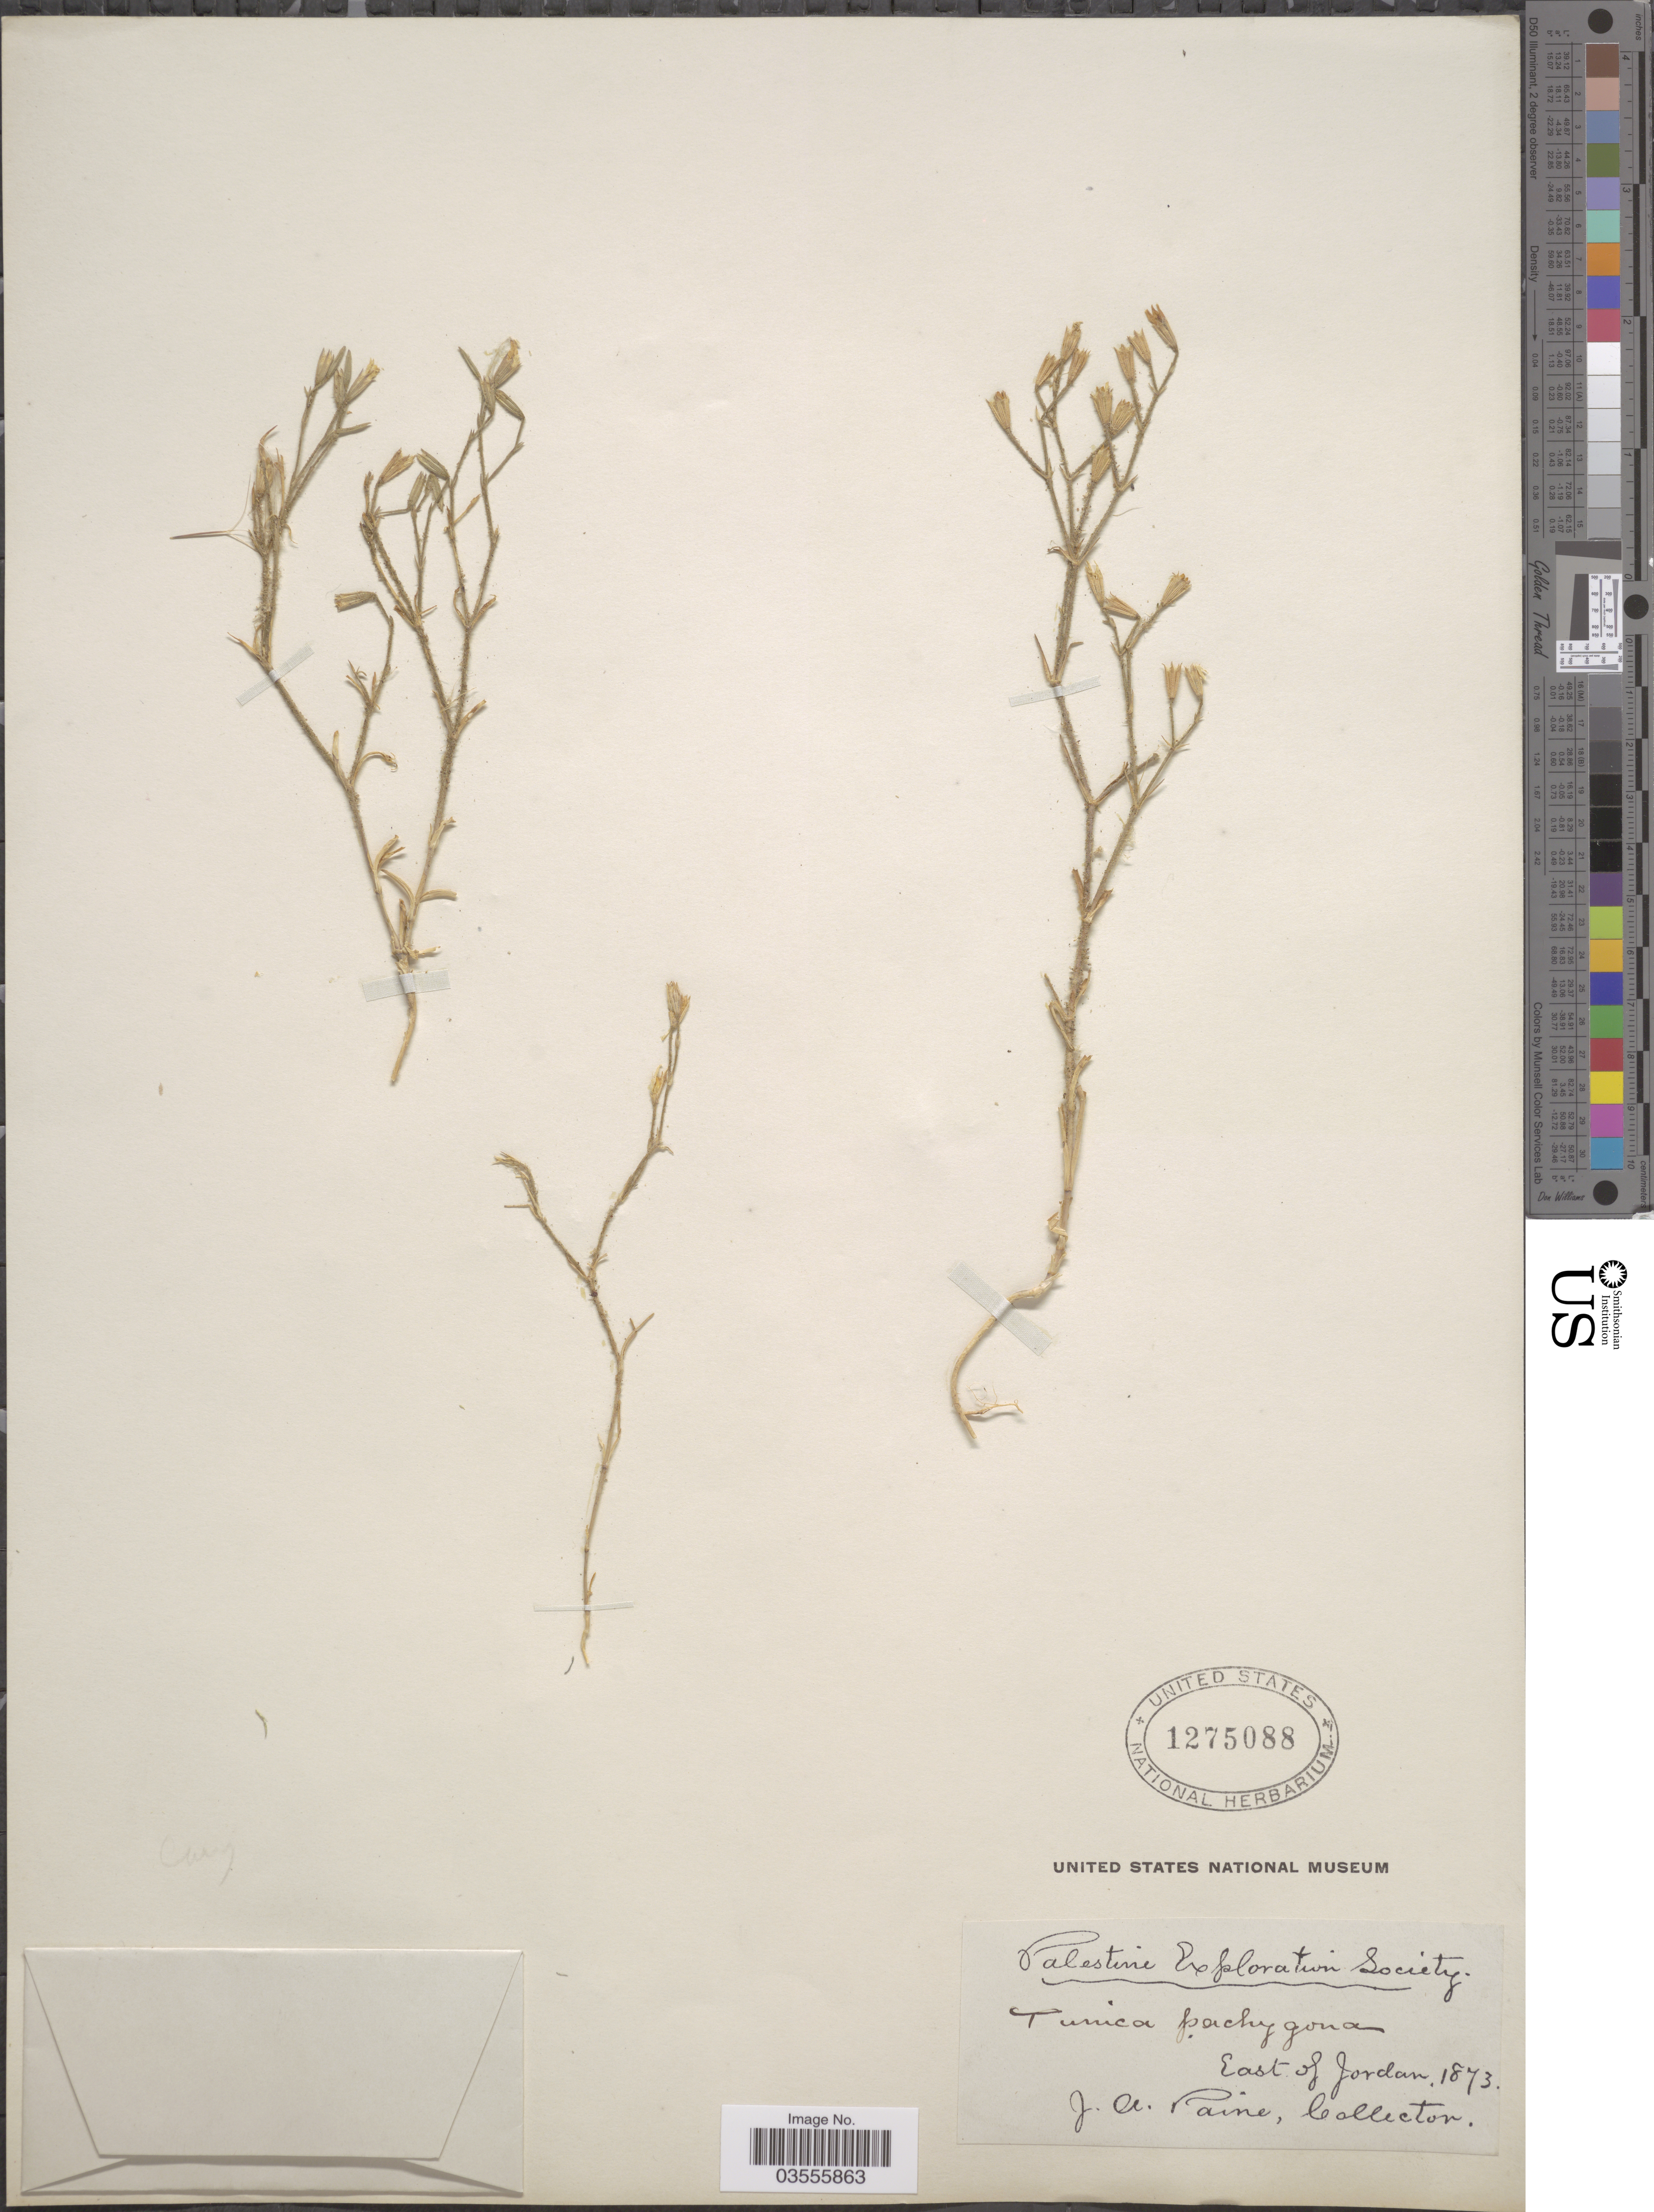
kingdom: Plantae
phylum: Tracheophyta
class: Magnoliopsida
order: Caryophyllales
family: Caryophyllaceae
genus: Dianthus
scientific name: Dianthus pachygonus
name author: Fassou et al.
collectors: J. A. Paine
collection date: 1873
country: Jordan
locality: East of Jordan.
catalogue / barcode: US 1275088